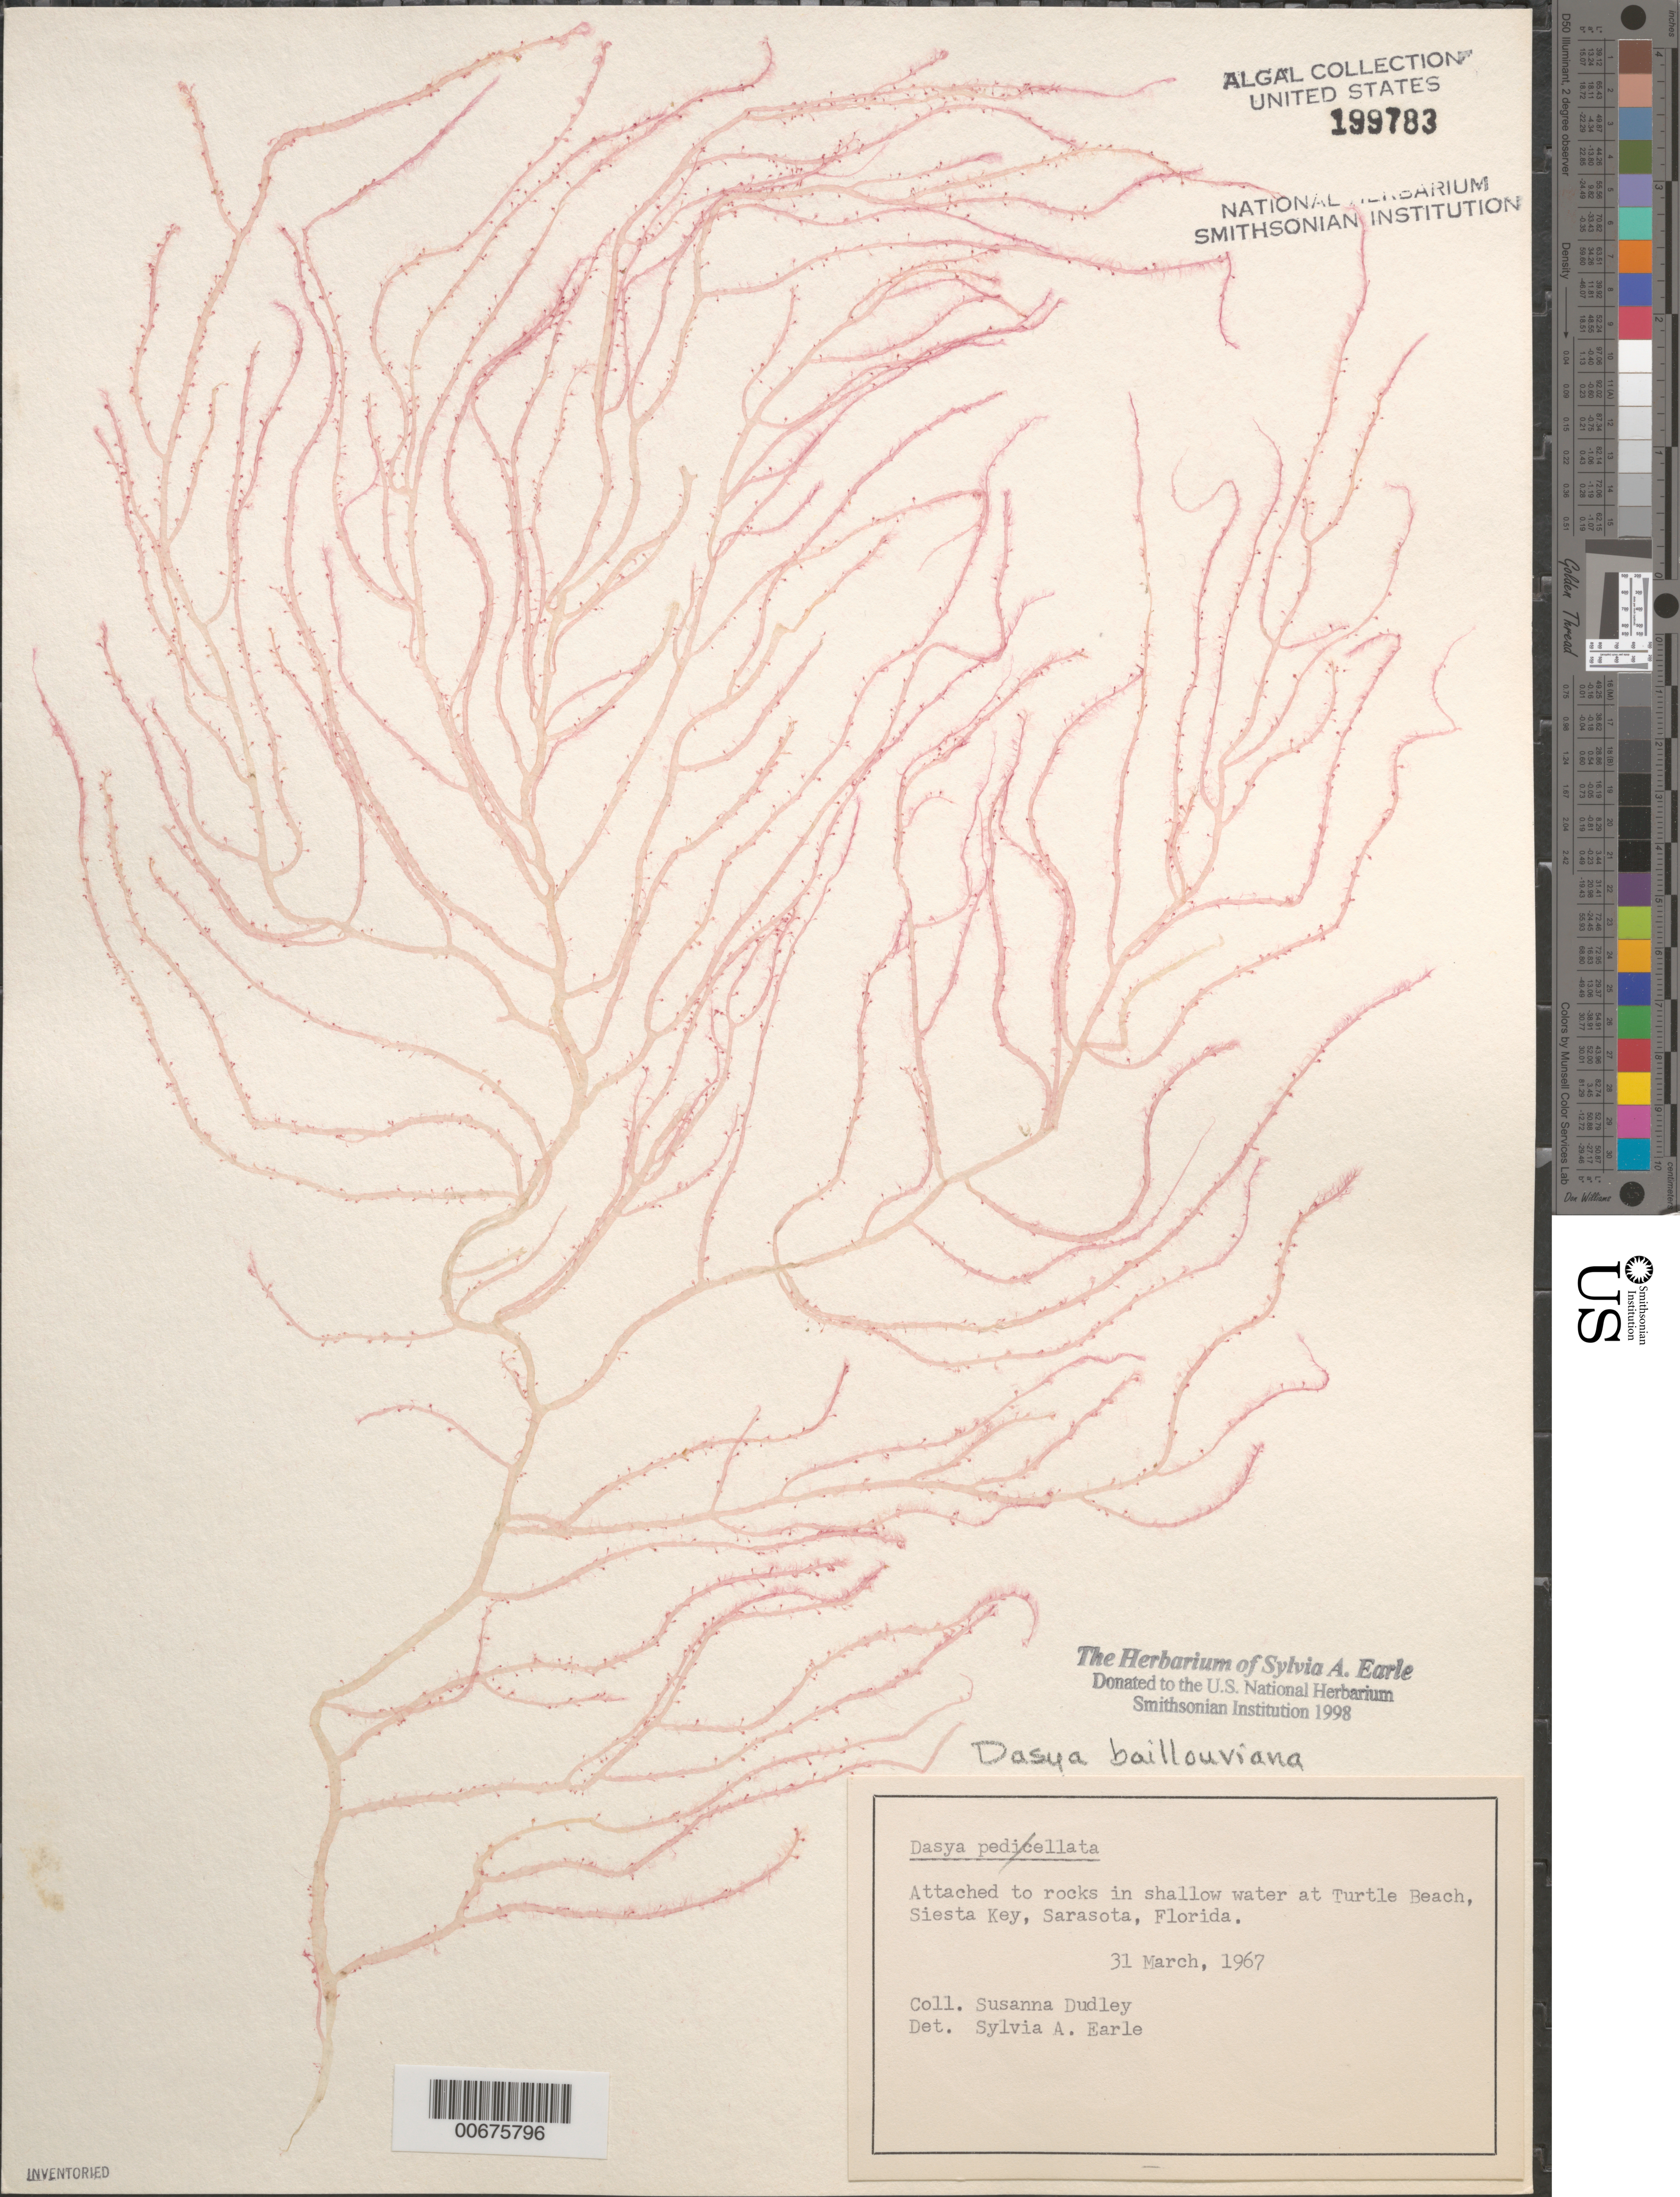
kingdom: Plantae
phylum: Rhodophyta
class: Florideophyceae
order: Ceramiales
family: Dasyaceae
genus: Dasya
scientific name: Dasya baillouviana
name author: (S.G. Gmel.) Mont.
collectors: S. Dudley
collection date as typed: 31 Mar 1967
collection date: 1967-03-31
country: United States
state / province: Florida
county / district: Sarasota County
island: Siesta Key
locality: Turtle Beach, Sarasota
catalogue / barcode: US 199783